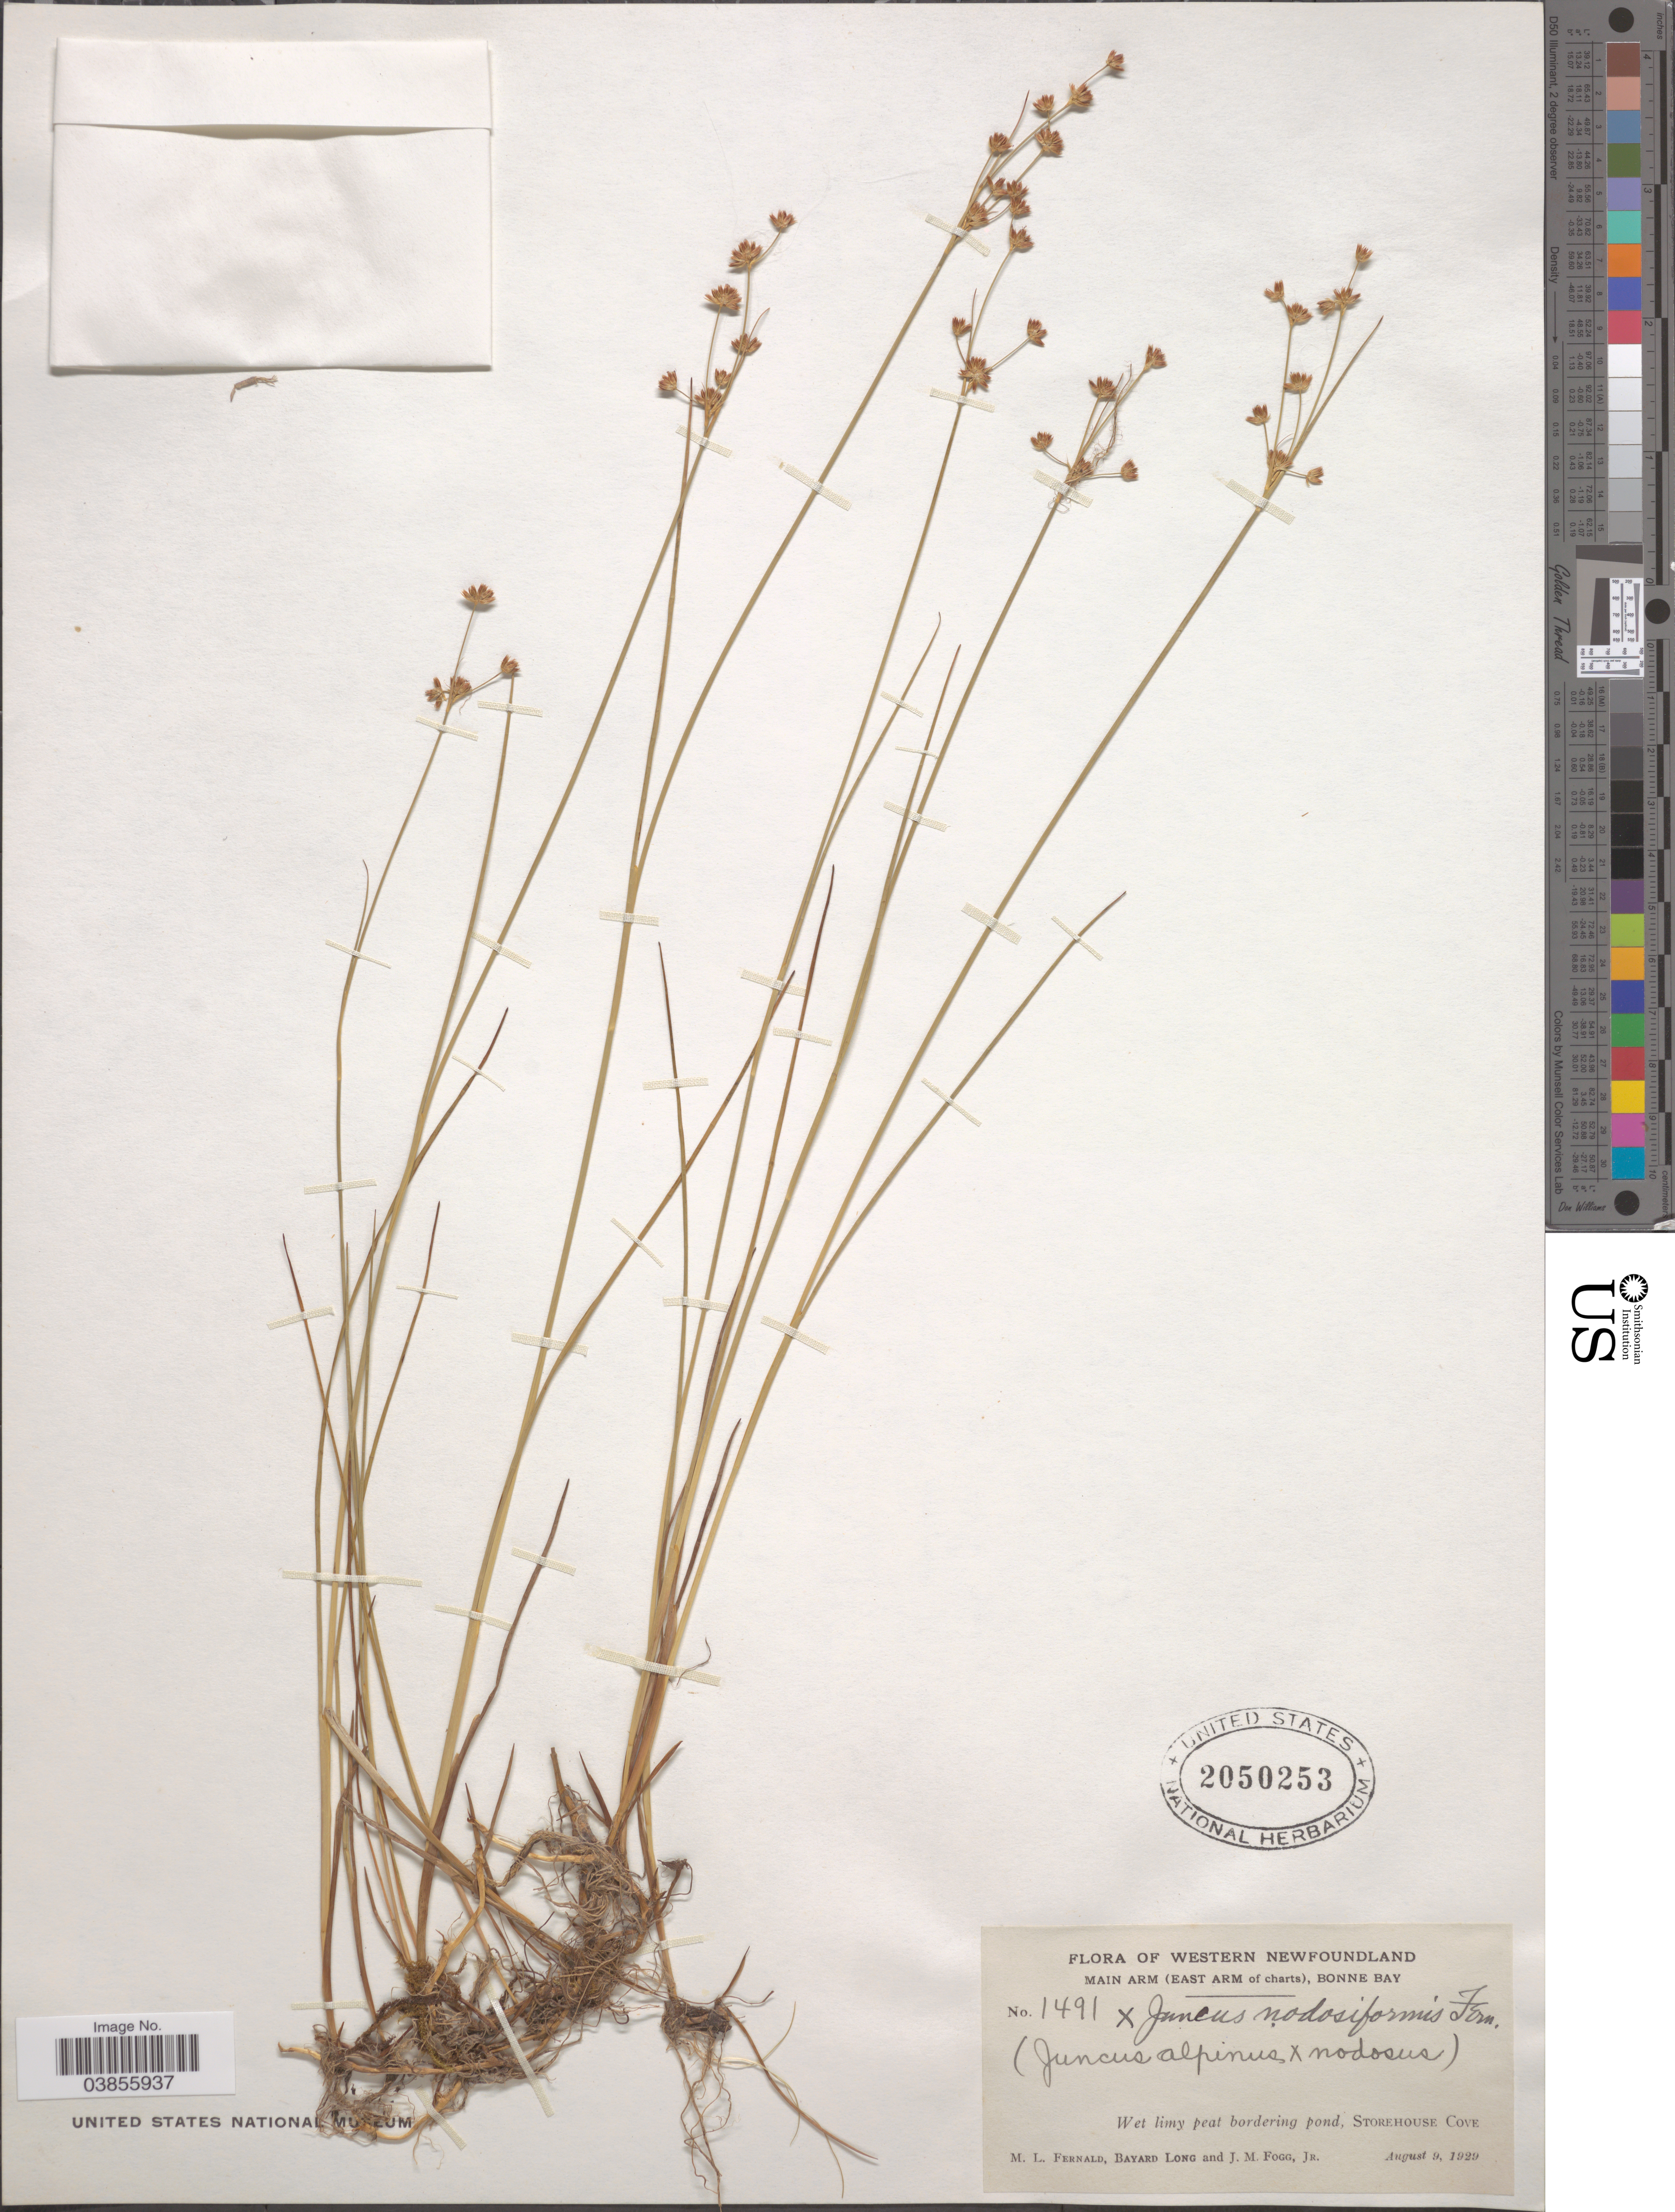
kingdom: Plantae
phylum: Tracheophyta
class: Liliopsida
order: Poales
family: Juncaceae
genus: Juncus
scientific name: Juncus x nodosiformis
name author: Fernald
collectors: M. L. Fernald, B. Long & J. Fogg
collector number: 1491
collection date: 1929-08-09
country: Canada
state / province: Newfoundland and Labrador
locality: Western Newfoundland. Main Arm (East Arm of charts), Bonne Bay. Storehouse Cove.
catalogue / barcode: US 2050253